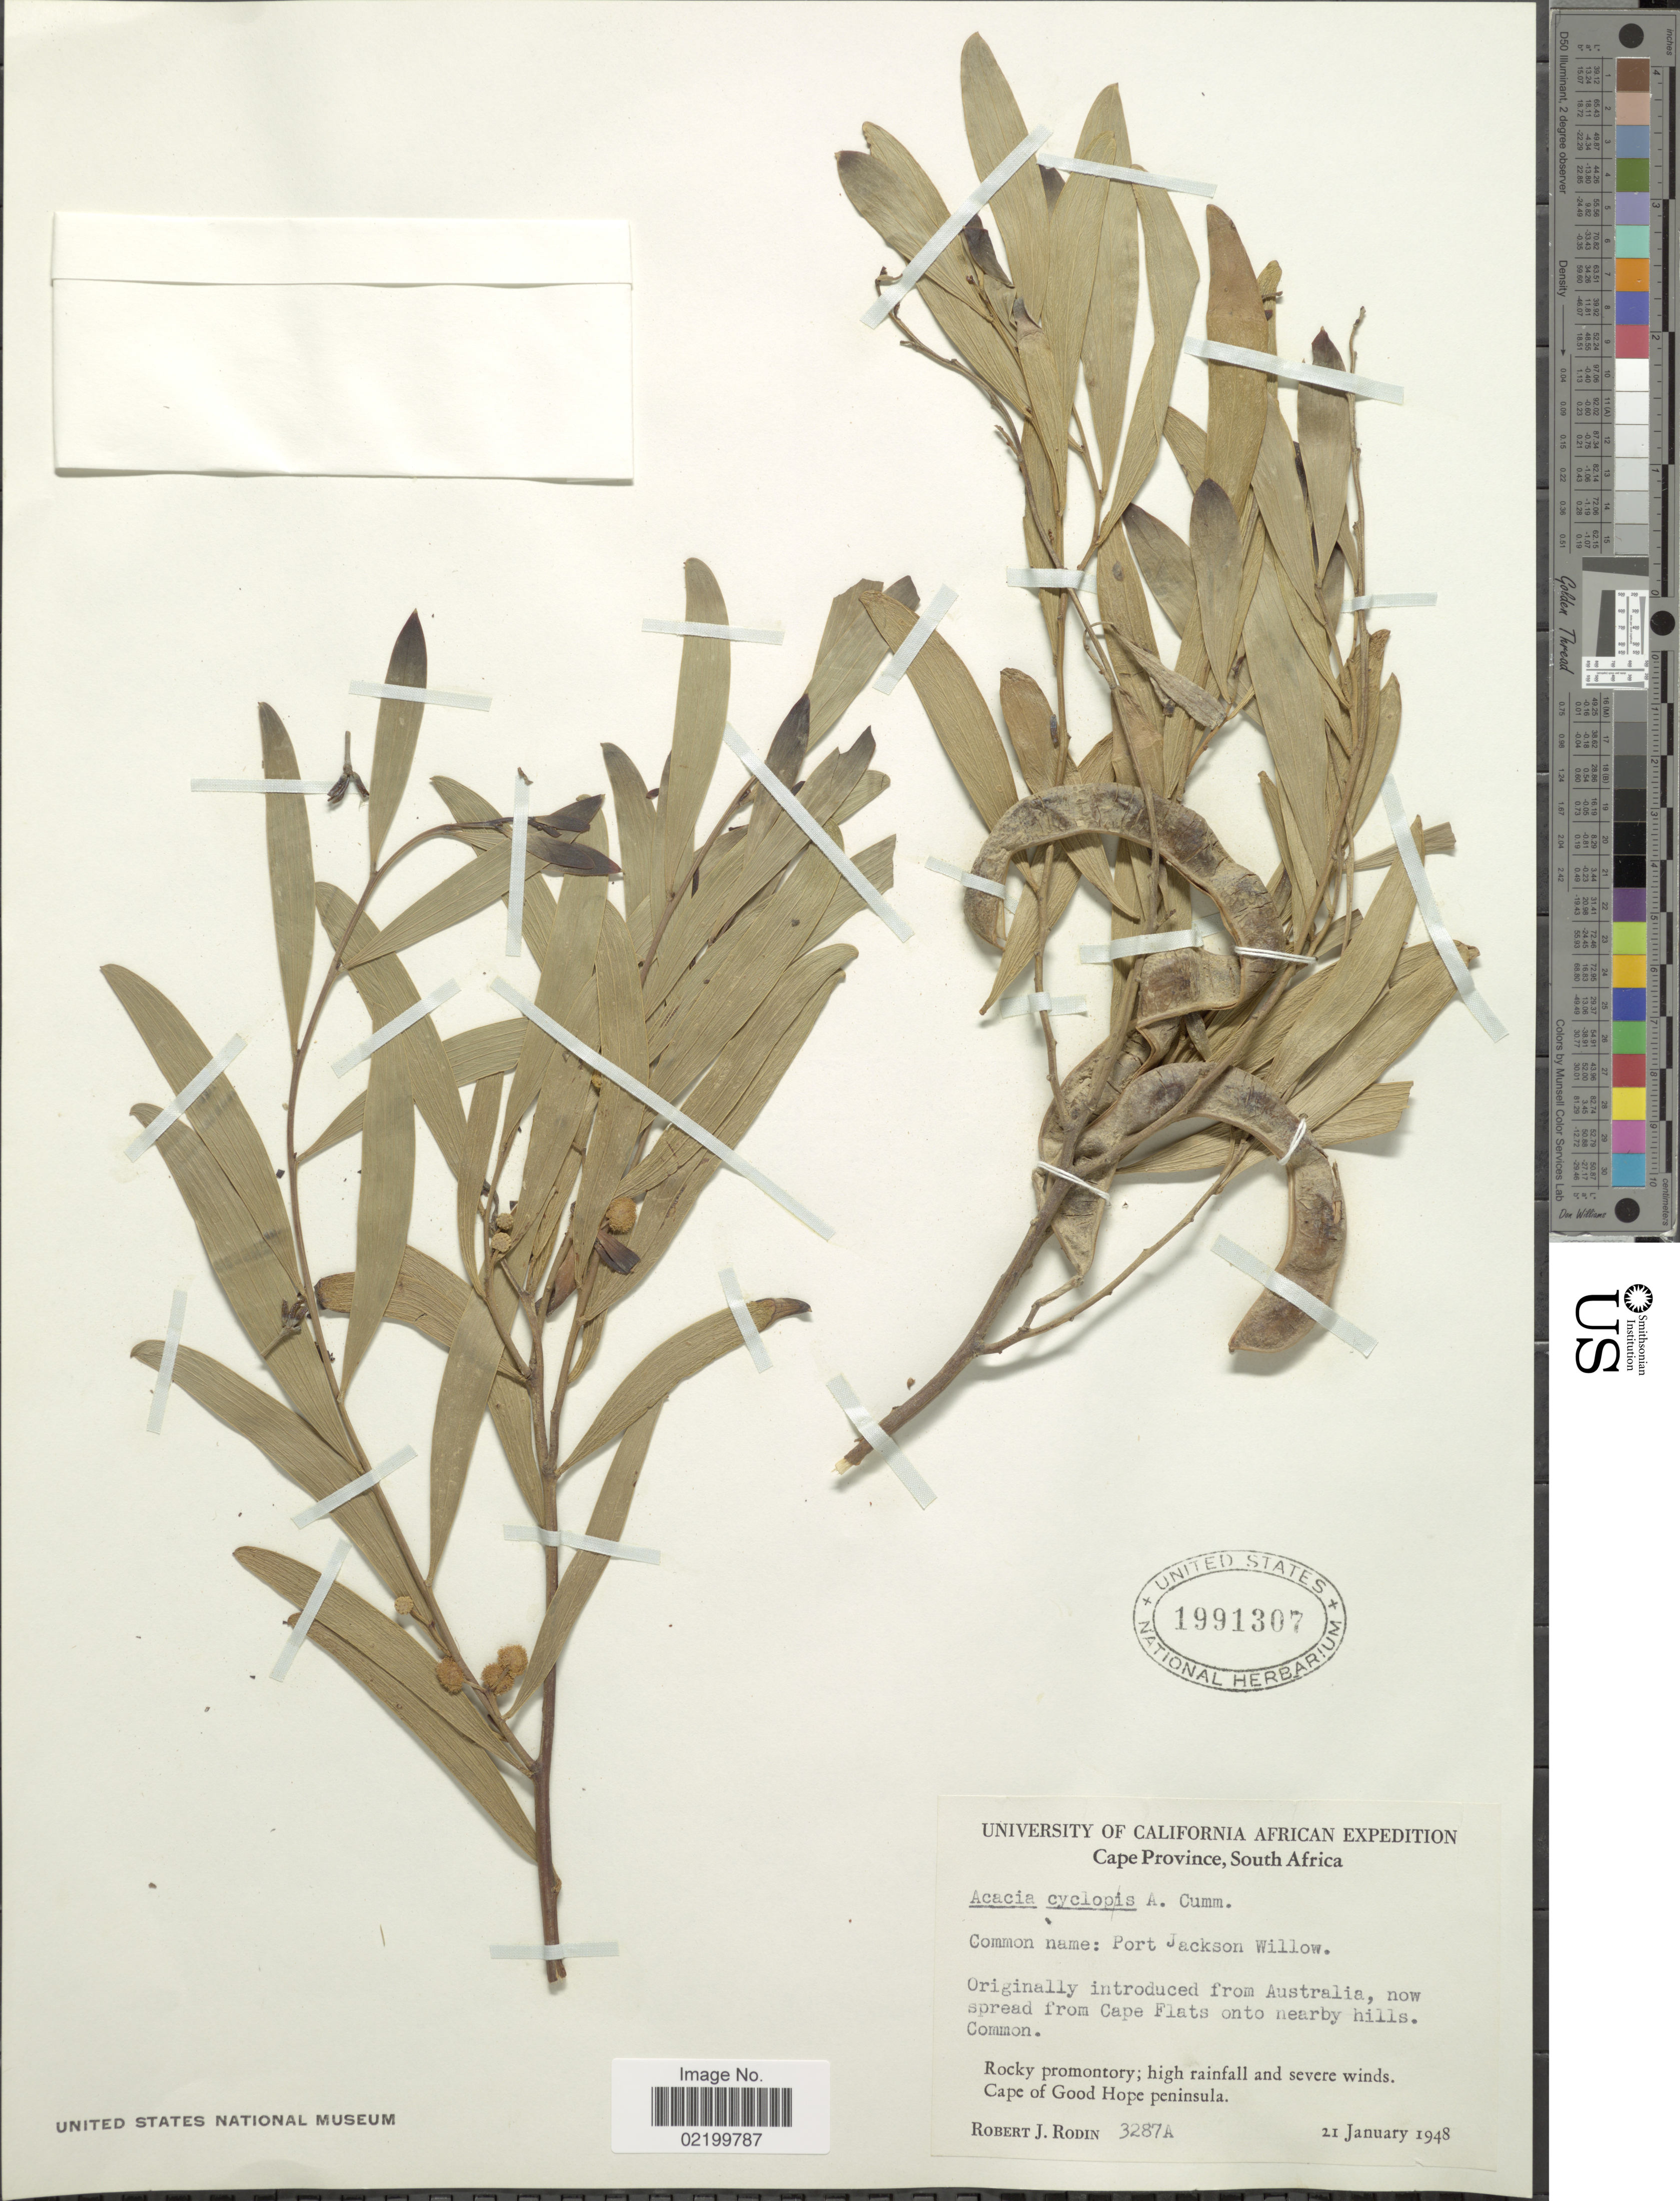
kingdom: Plantae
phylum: Tracheophyta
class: Magnoliopsida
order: Fabales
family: Fabaceae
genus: Acacia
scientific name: Acacia cyclops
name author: A. Cunn. ex G. Don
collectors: R. J. Rodin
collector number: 3287A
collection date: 1948-01-21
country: South Africa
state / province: Western Cape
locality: Cape Province, South Africa. Rocky promontory; high rainfal and severe winds Cape of Good Hope peninsula.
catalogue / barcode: US 1991307